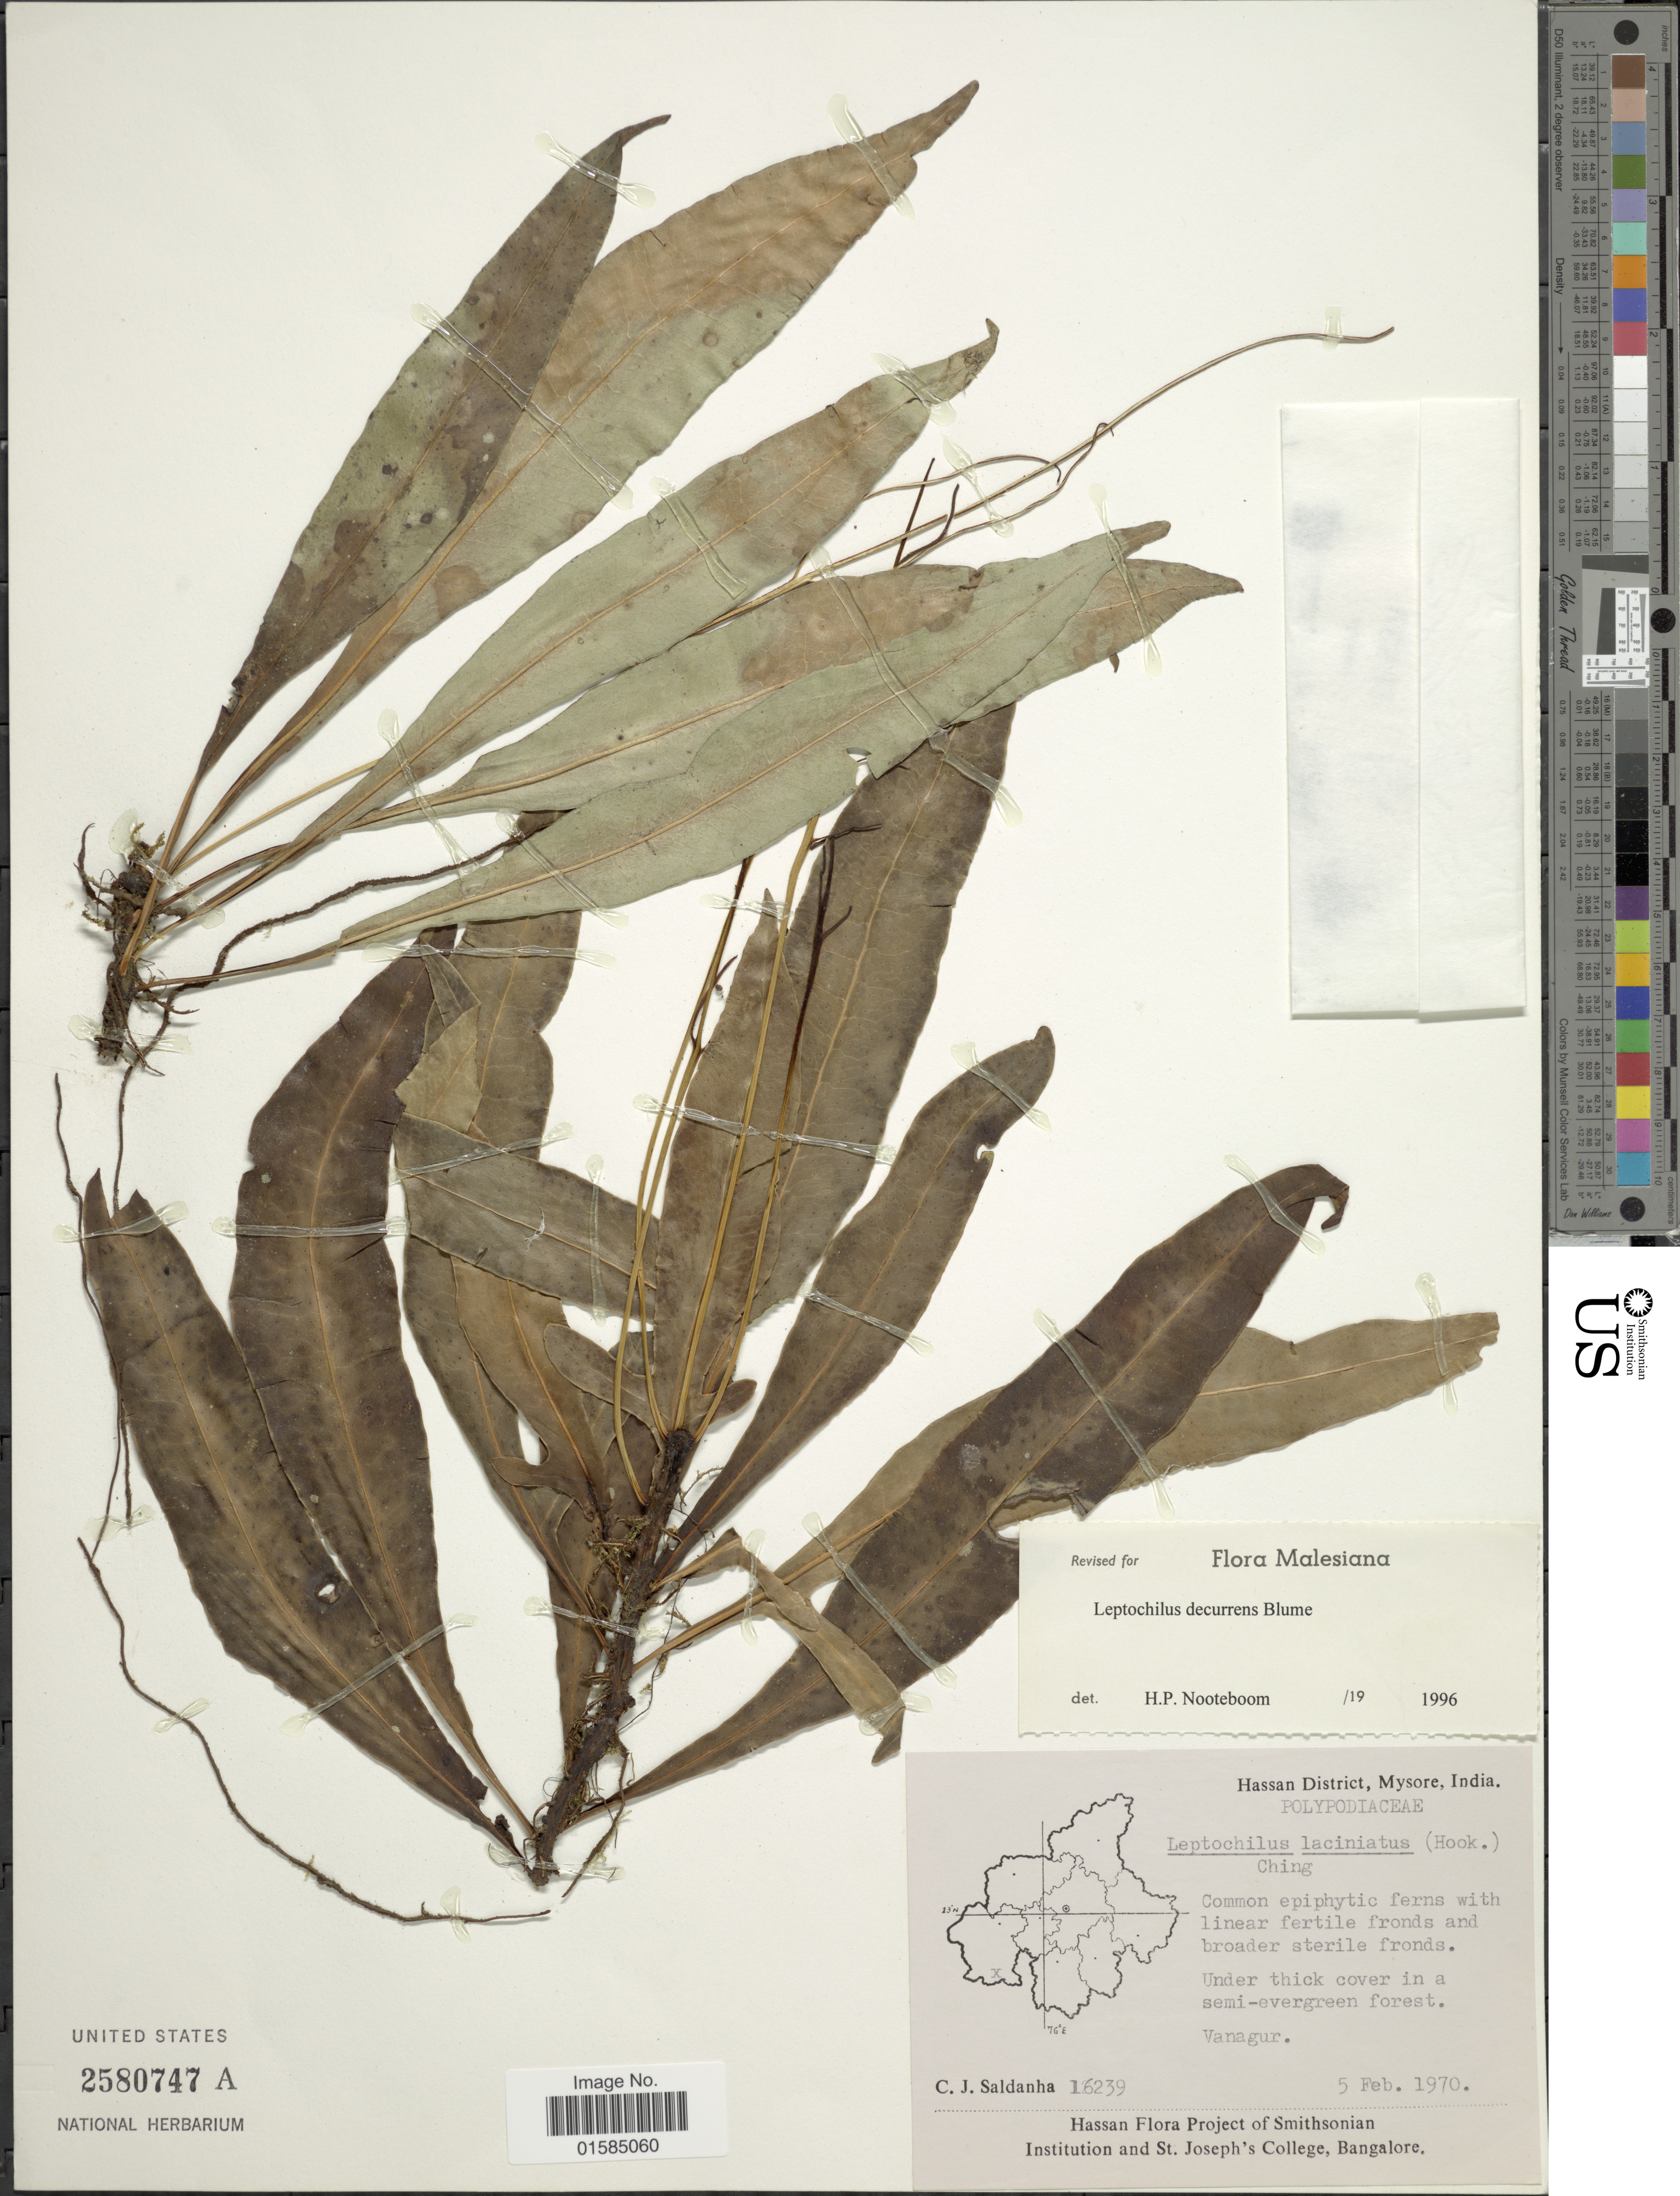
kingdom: Plantae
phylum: Tracheophyta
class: Polypodiopsida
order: Polypodiales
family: Polypodiaceae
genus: Leptochilus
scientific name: Leptochilus decurrens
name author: Blume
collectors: C. J. Saldanha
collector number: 16239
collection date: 1970-02-05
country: India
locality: Hassan District, Mysore, India, Vanagur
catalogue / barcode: US 2580747A